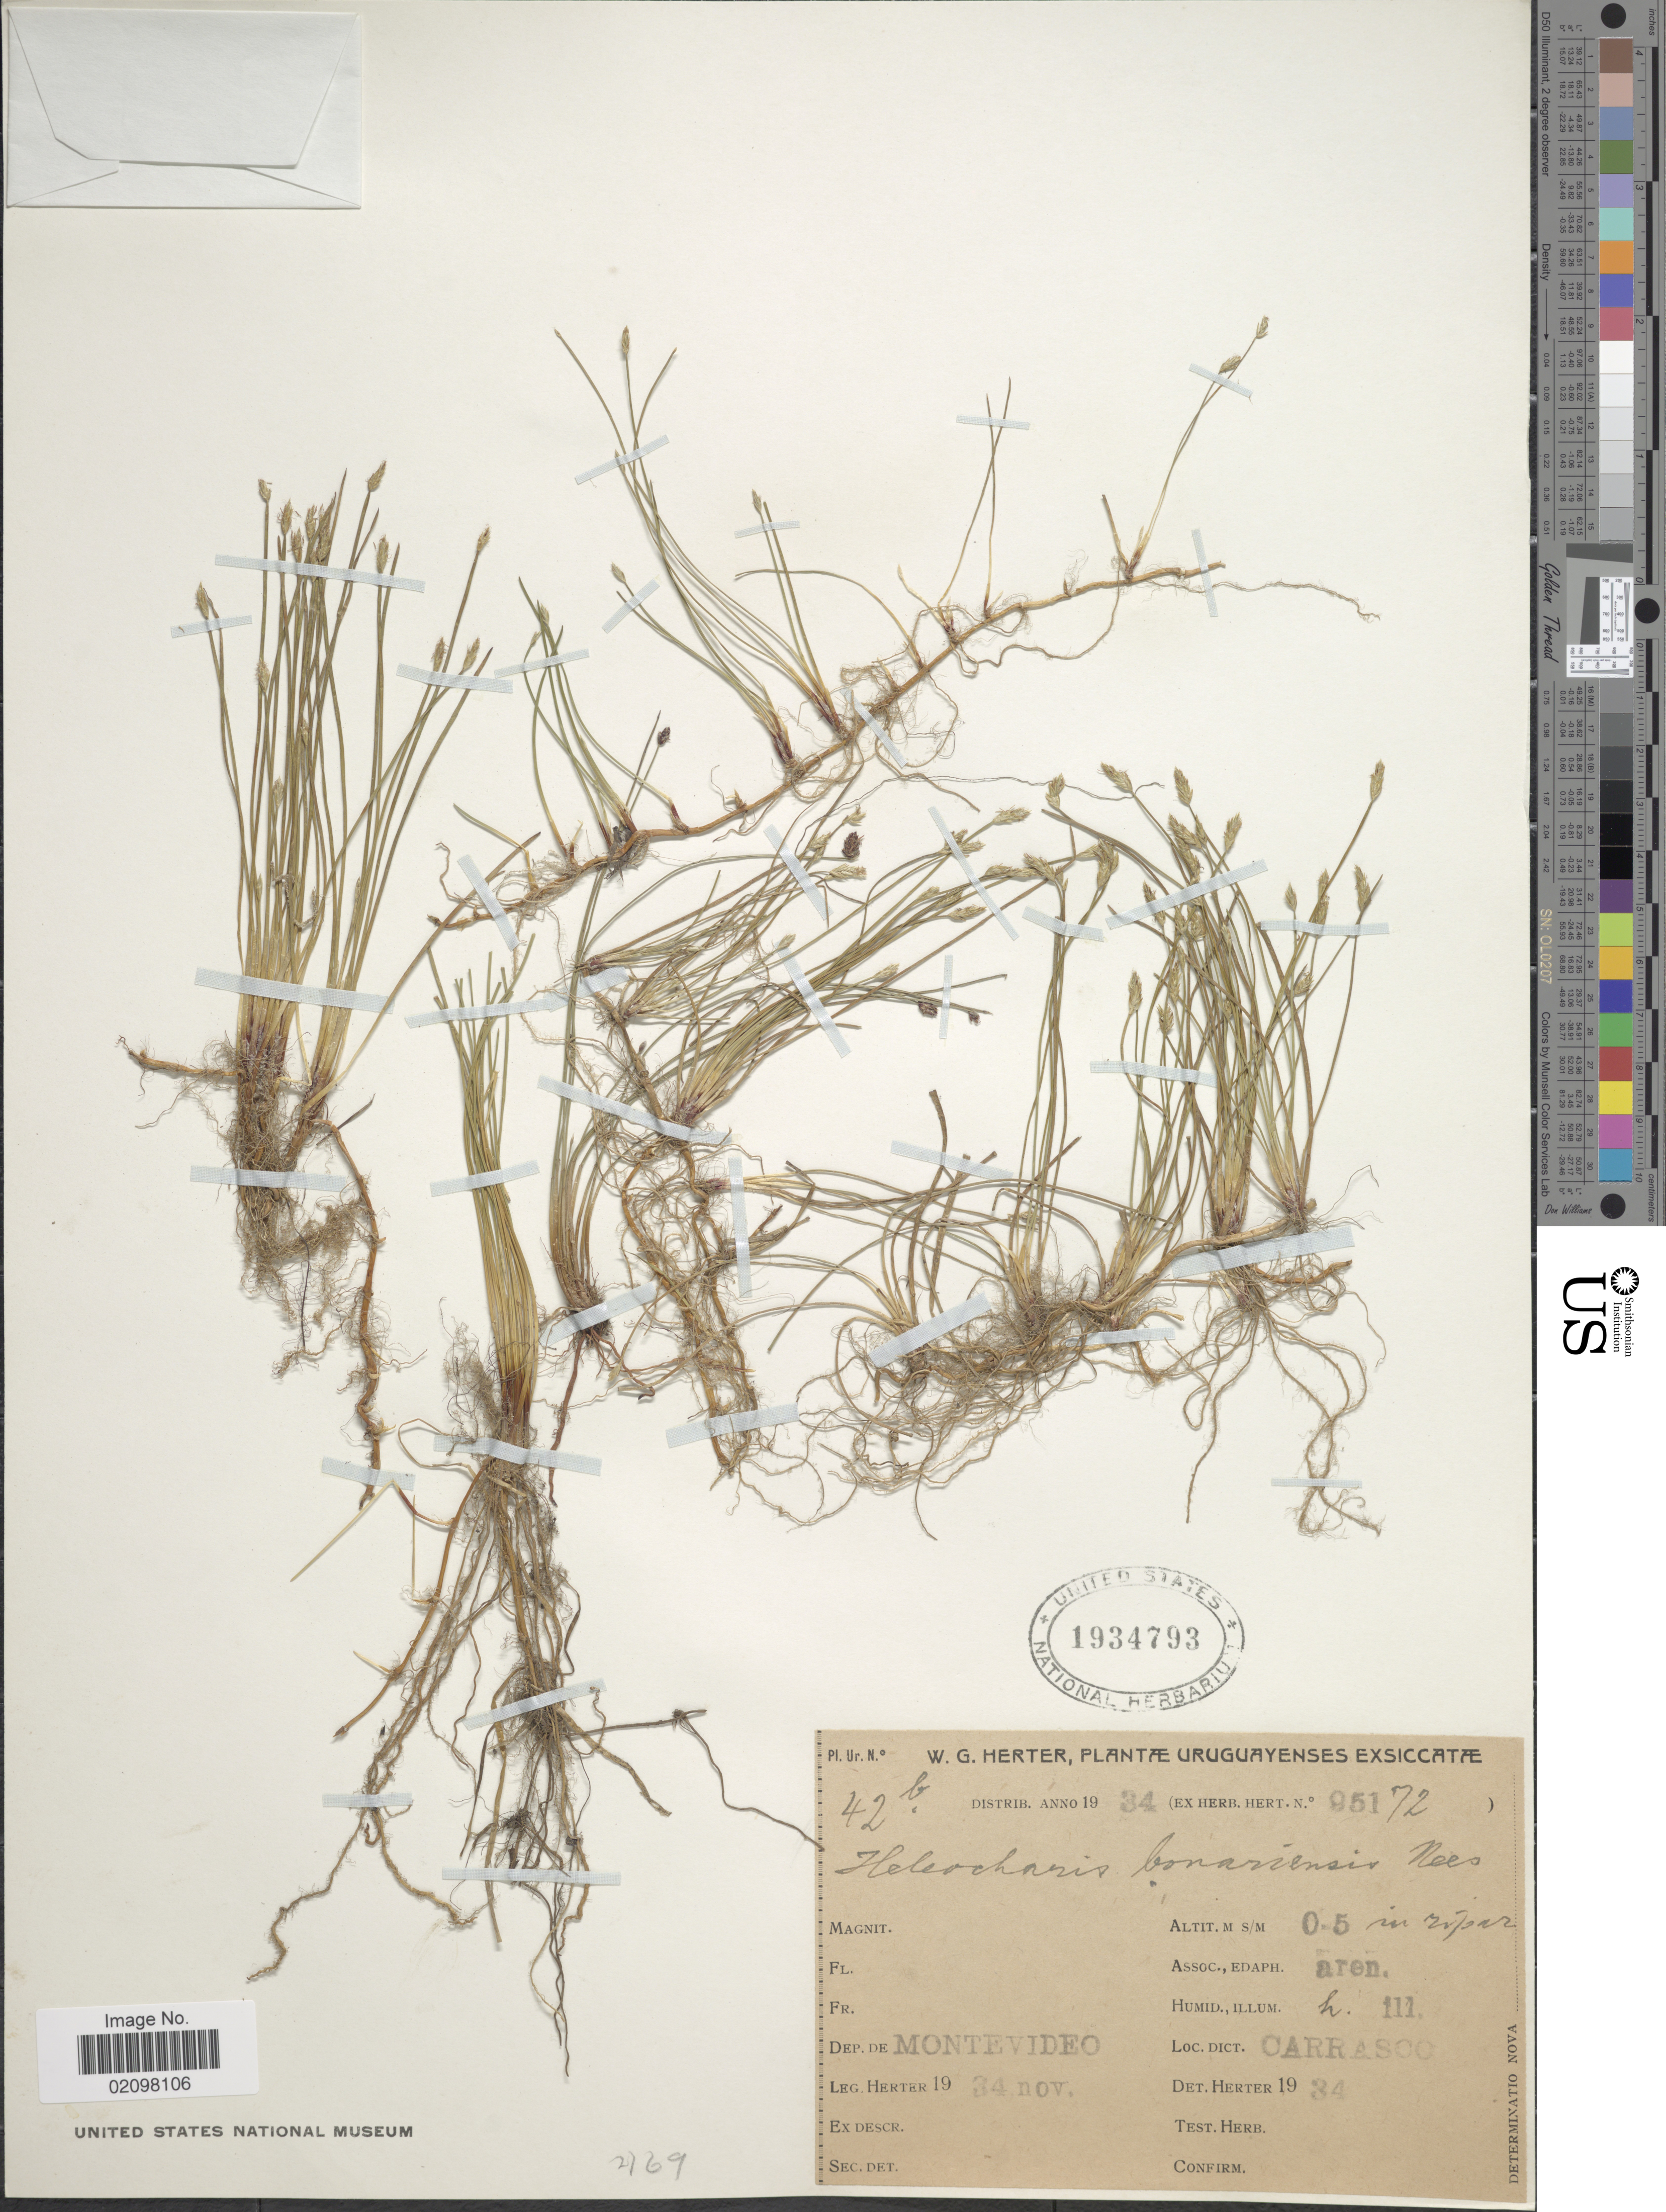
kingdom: Plantae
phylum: Tracheophyta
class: Liliopsida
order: Poales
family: Cyperaceae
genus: Eleocharis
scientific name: Eleocharis bonariensis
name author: Nees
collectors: W. G. Herter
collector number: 42b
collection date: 1934-11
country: Uruguay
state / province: Montevideo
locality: Carrasco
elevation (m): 0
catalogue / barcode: US 1934793